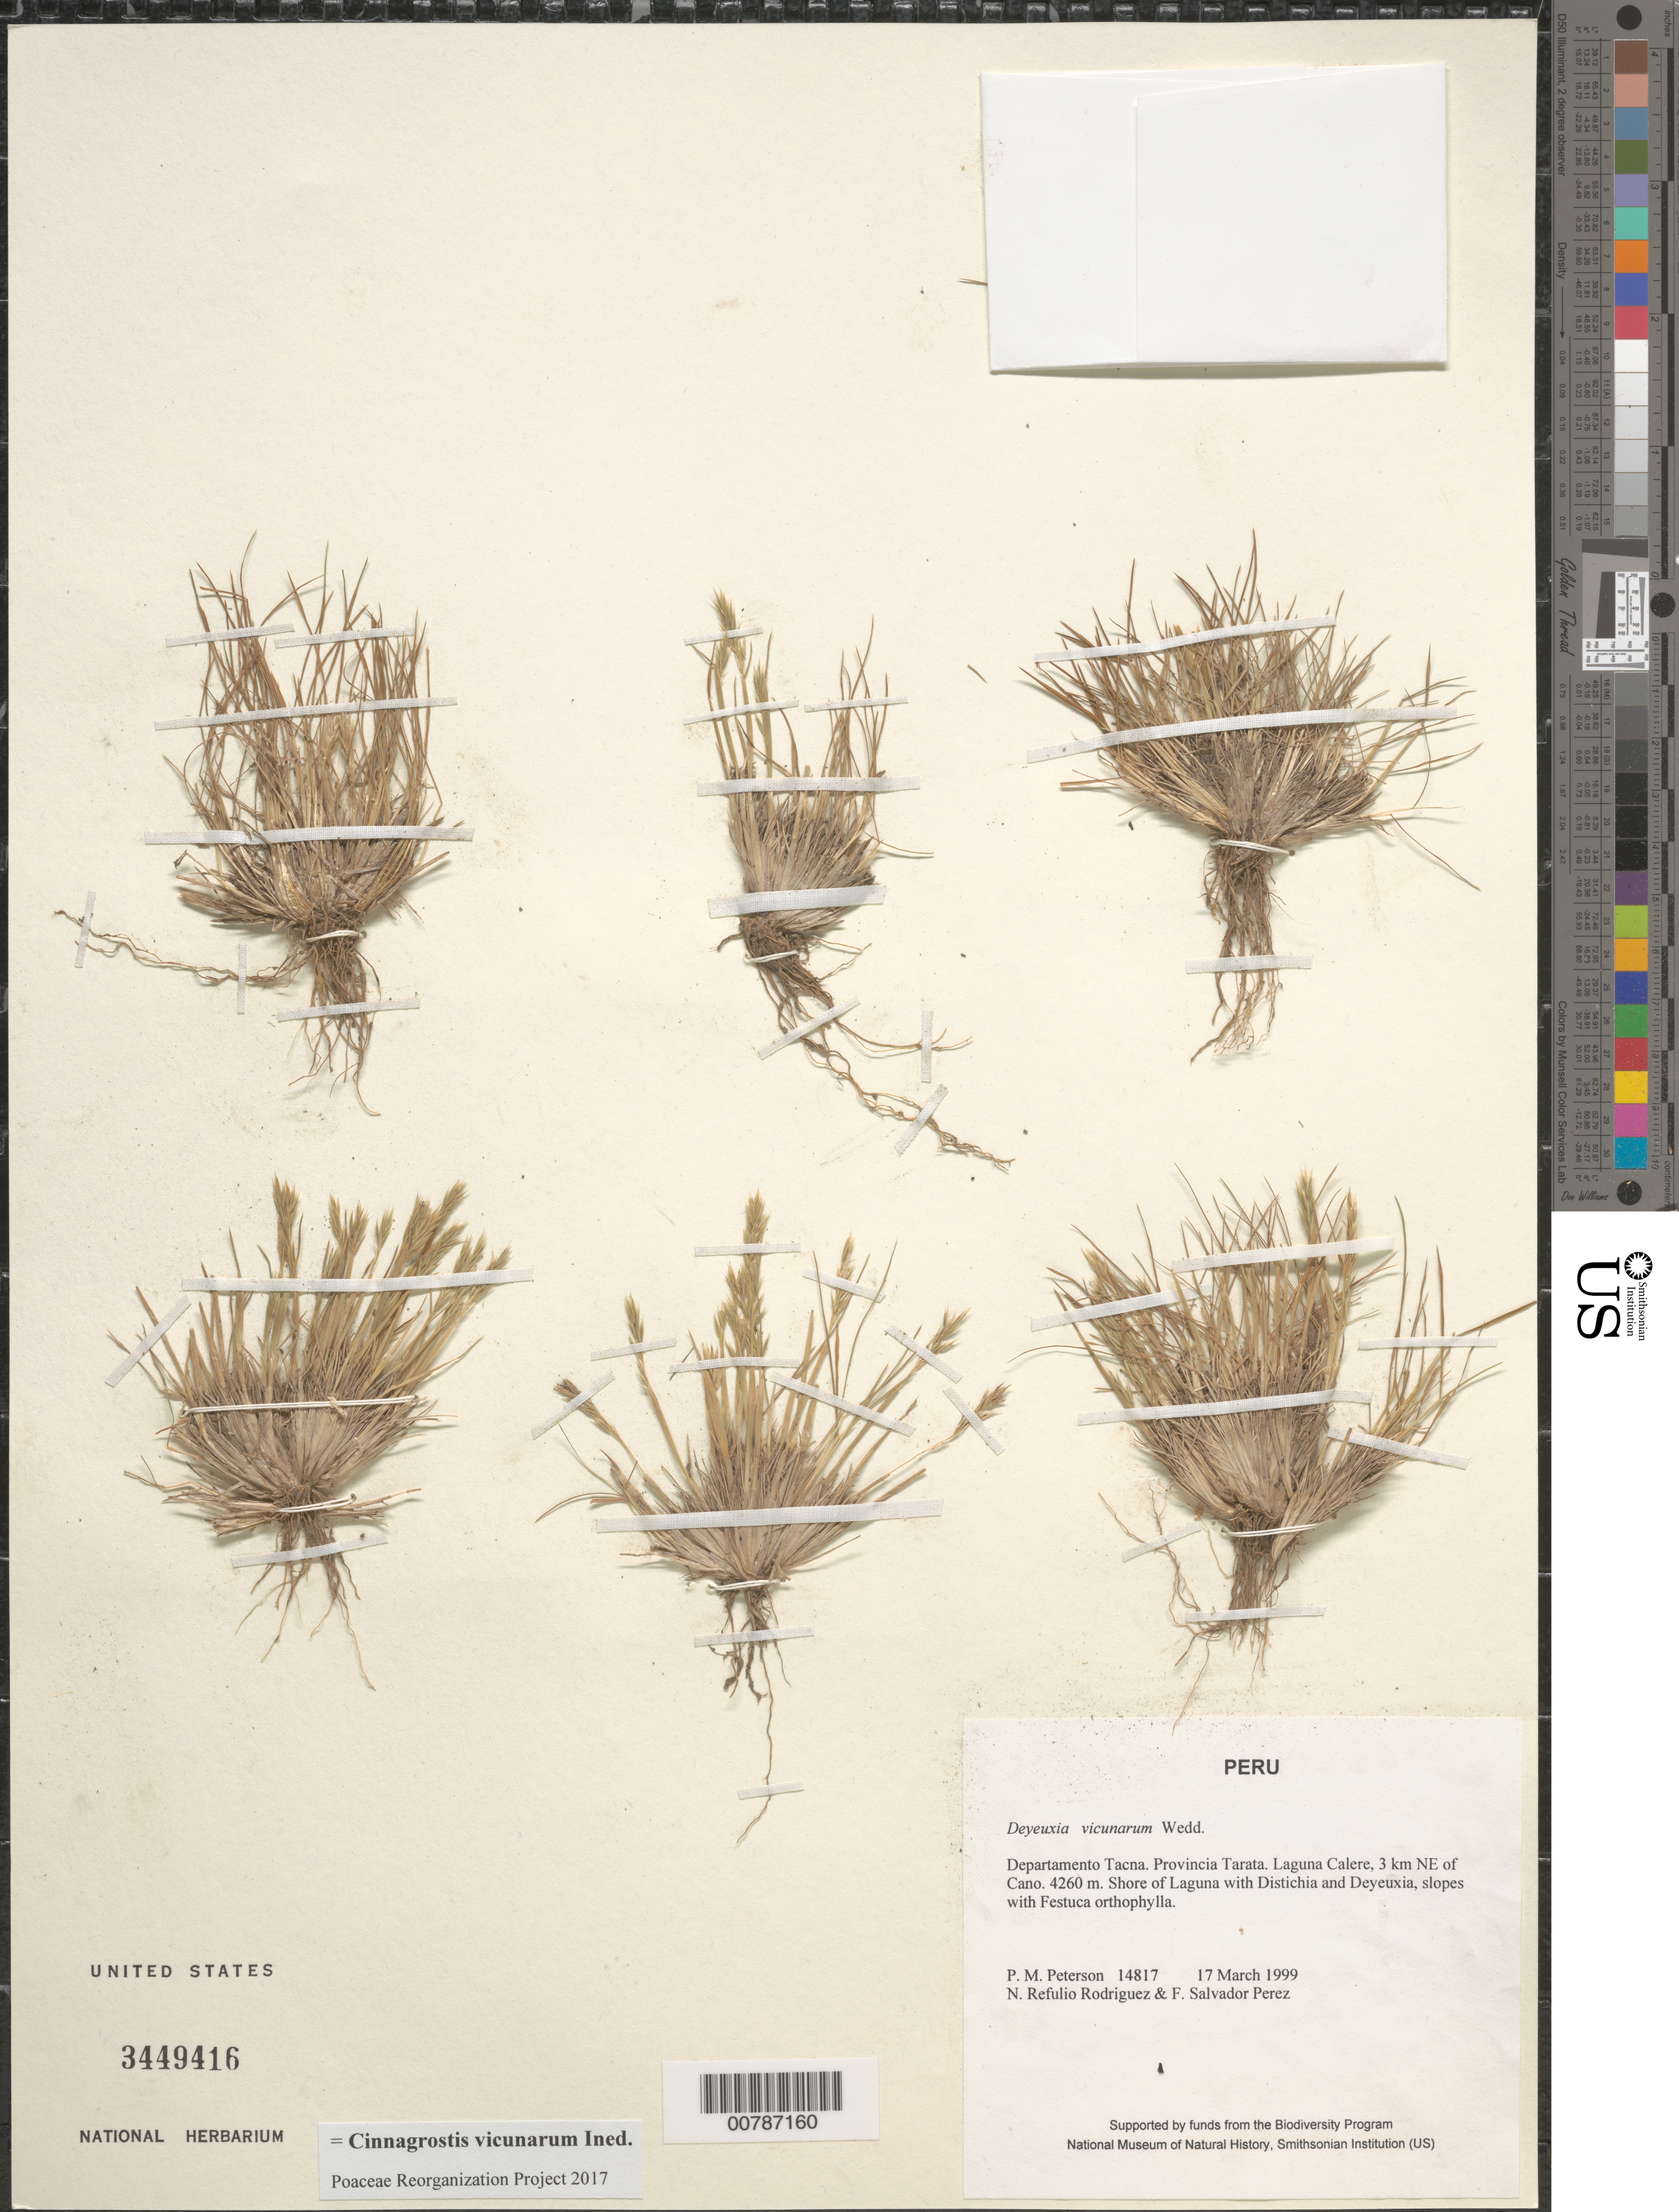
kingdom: Plantae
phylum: Tracheophyta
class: Liliopsida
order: Poales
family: Poaceae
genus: Cinnagrostis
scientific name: Cinnagrostis vicunarum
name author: (Wedd.) P.M. Peterson et al.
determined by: Poaceae Reorganization Project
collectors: P. M. Peterson, N. Refulio-Rodríguez & F. Salvador Perez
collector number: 14817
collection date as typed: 17 Mar 1999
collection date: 1999-03-17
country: Peru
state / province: Tacna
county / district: Tarata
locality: Laguna Calere, 3 km NE of Cano.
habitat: Shore of Laguna with Distichia and Deyeuxia, slopes with Festuca orthophylla.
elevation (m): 4260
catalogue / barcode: US 3449416